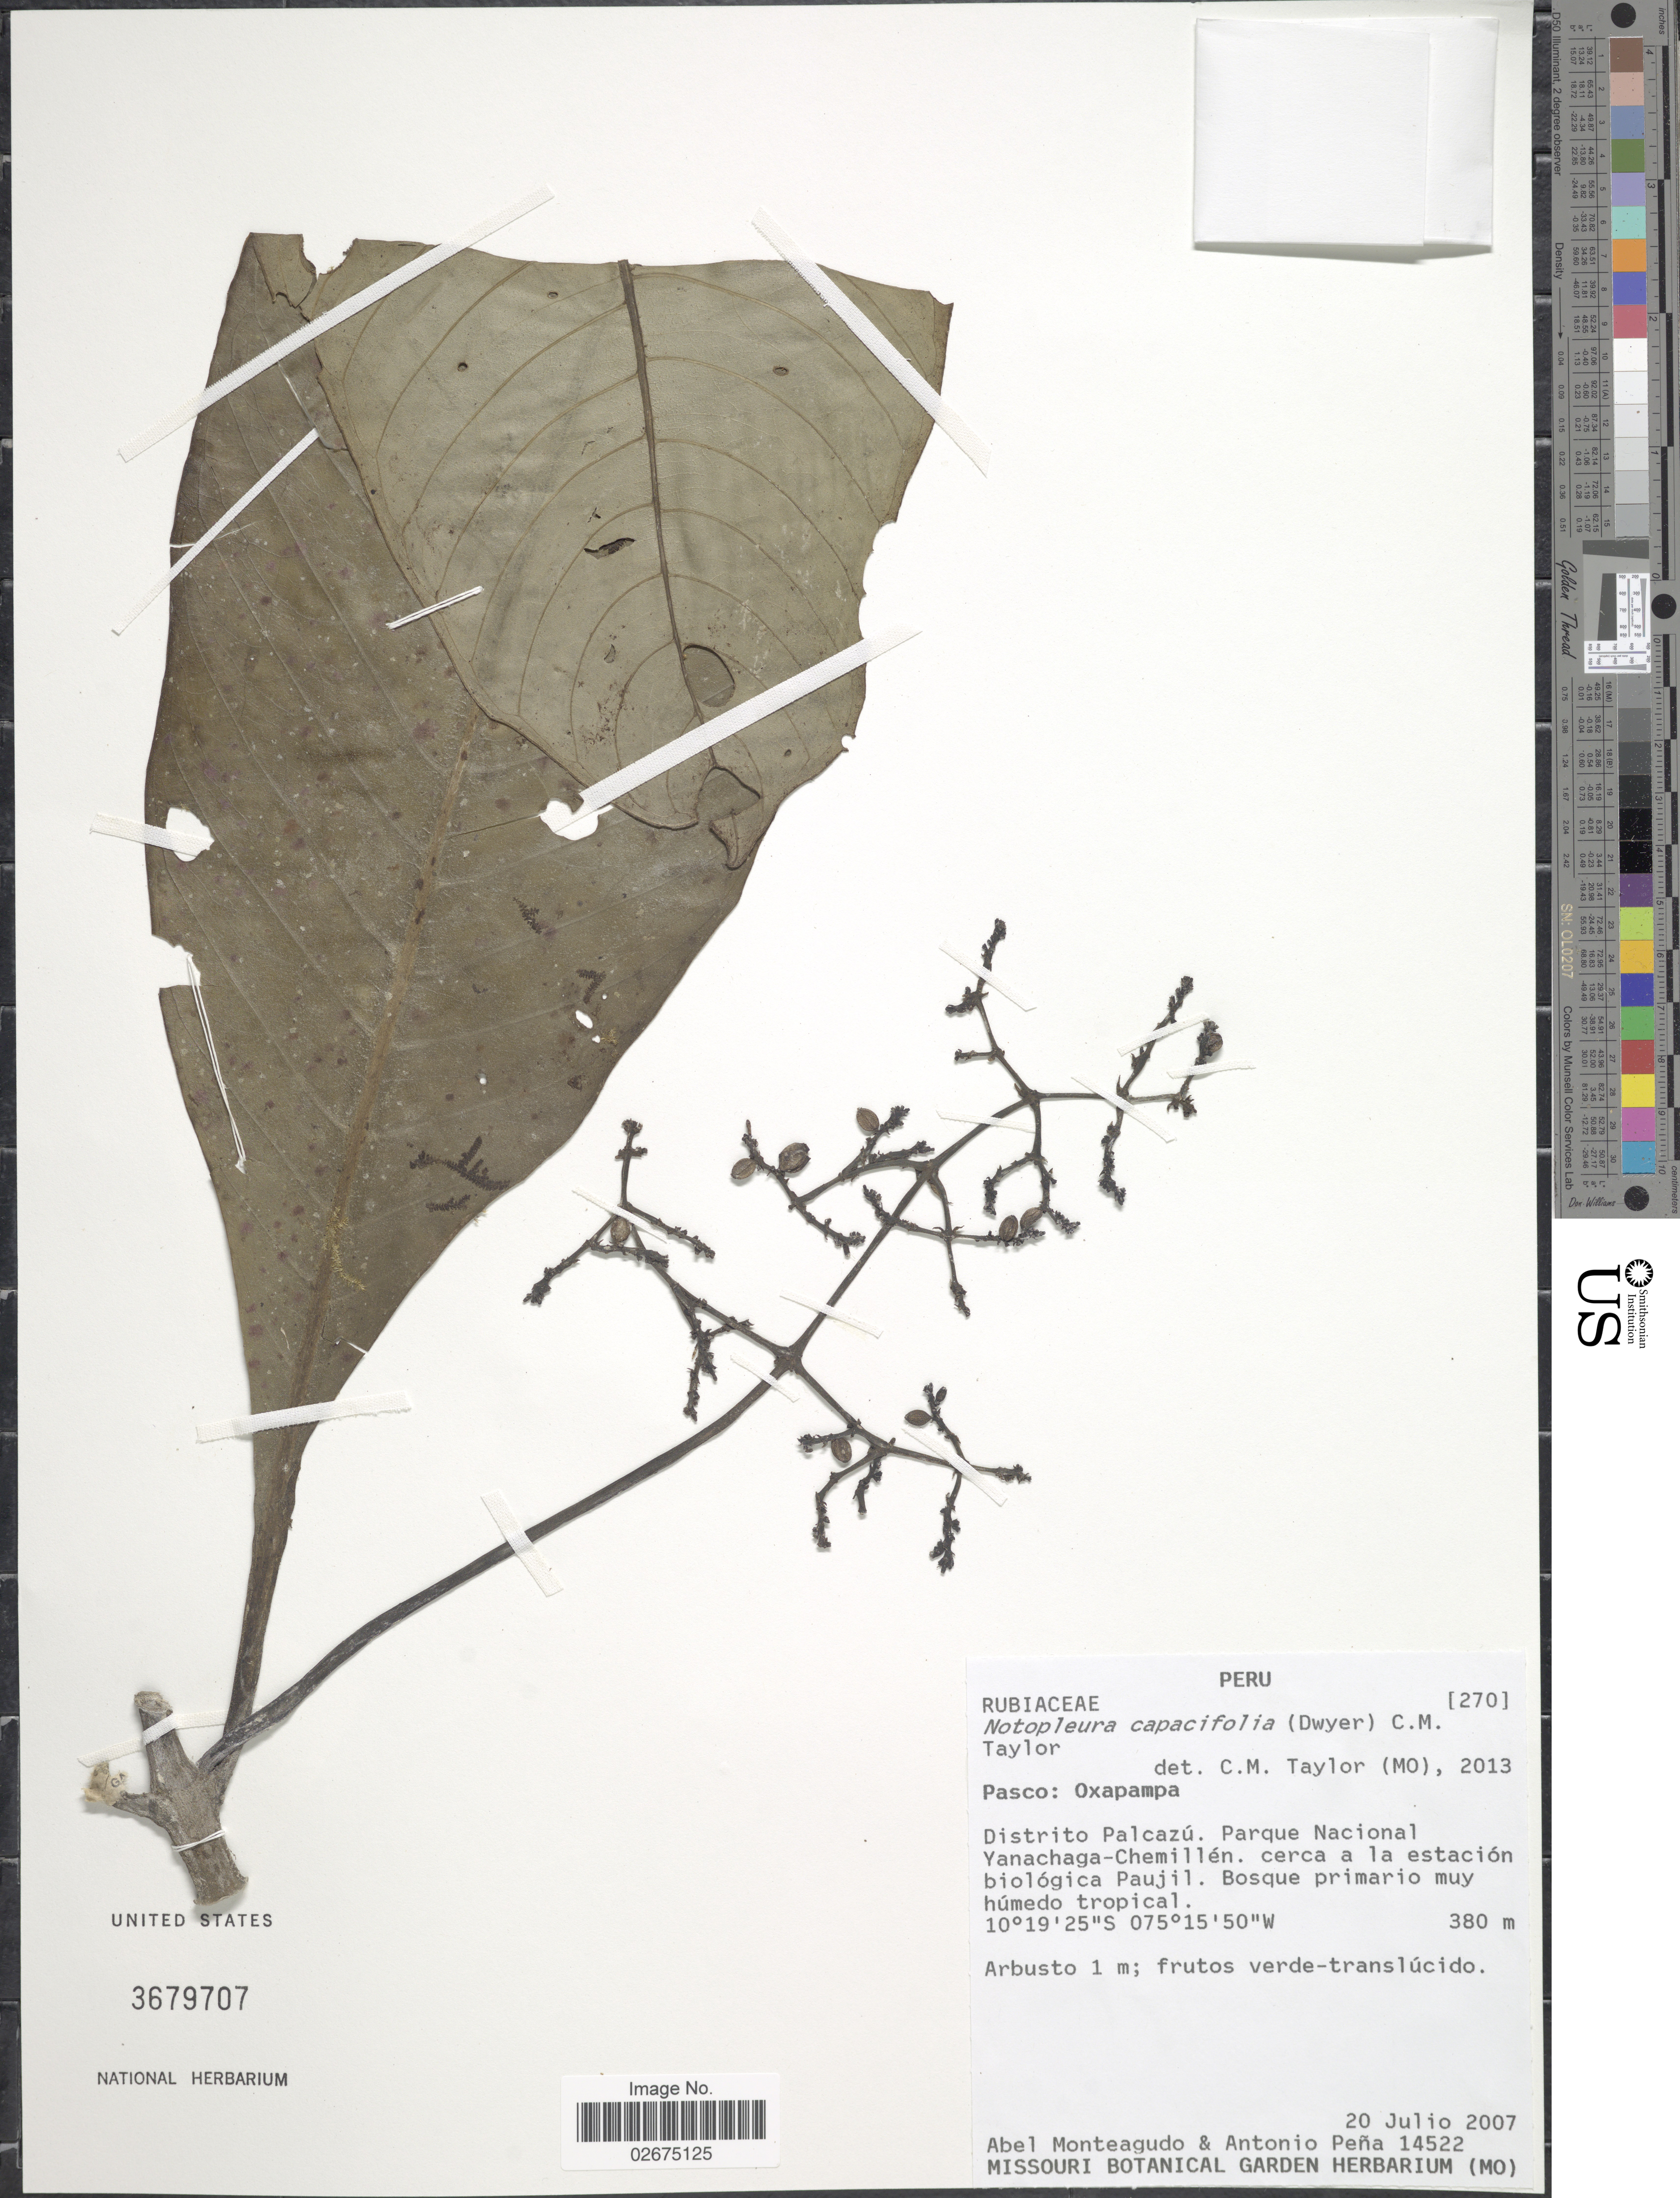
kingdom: Plantae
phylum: Tracheophyta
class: Magnoliopsida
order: Gentianales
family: Rubiaceae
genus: Notopleura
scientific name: Notopleura capacifolia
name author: (Dwyer) C.M. Taylor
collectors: A. Monteagudo & A. Peña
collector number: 14522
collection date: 2007-07-20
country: Peru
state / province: Pasco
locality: Oxapampa. Distrito Palcazu. Parque Nacional Yanachaga-Chemillen, cerca a la estacion biologica Paujil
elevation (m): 380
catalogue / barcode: US 3679707